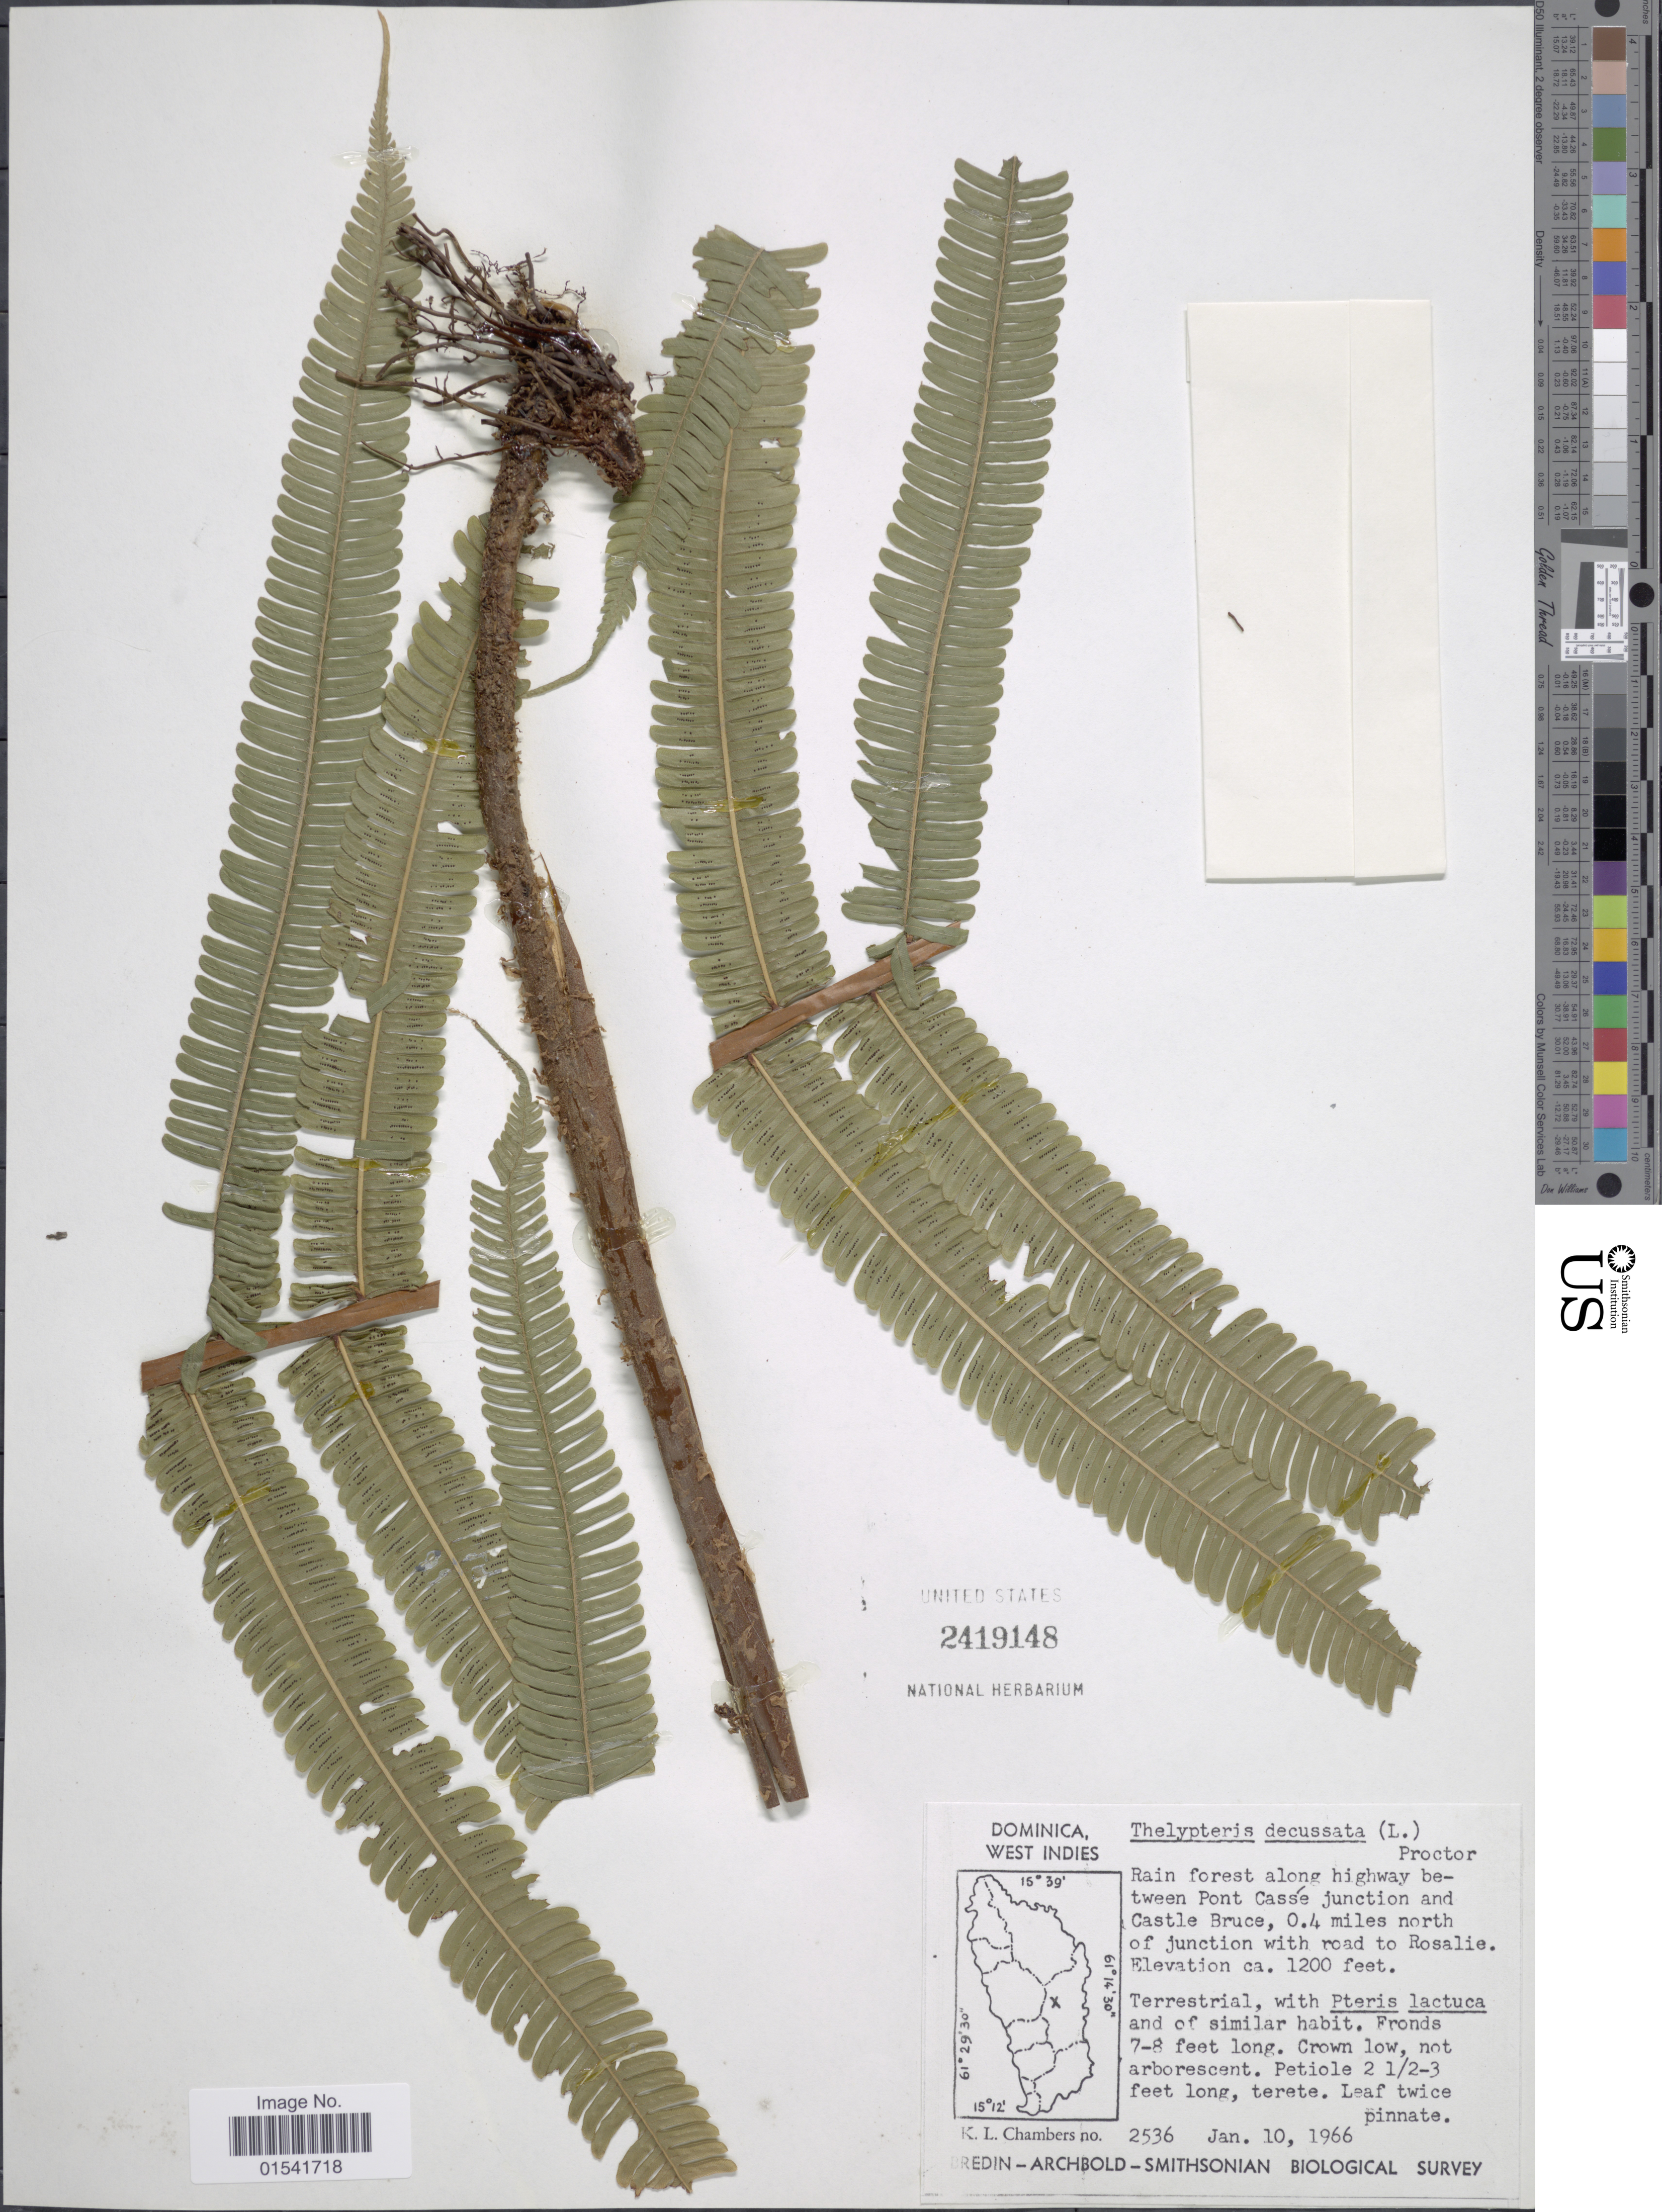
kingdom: Plantae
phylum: Tracheophyta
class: Polypodiopsida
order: Polypodiales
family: Thelypteridaceae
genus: Steiropteris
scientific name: Steiropteris decussata (L.) comb. nov., ined. 2015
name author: (L.)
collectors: K. Chambers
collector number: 2536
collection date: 1966-01-10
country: Dominica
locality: West Indies, rain forest along highway between Pont Cassé junction and Castle Bruce, 0.4 miles north of junction with road to Rosalie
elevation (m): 366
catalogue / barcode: US 2419148